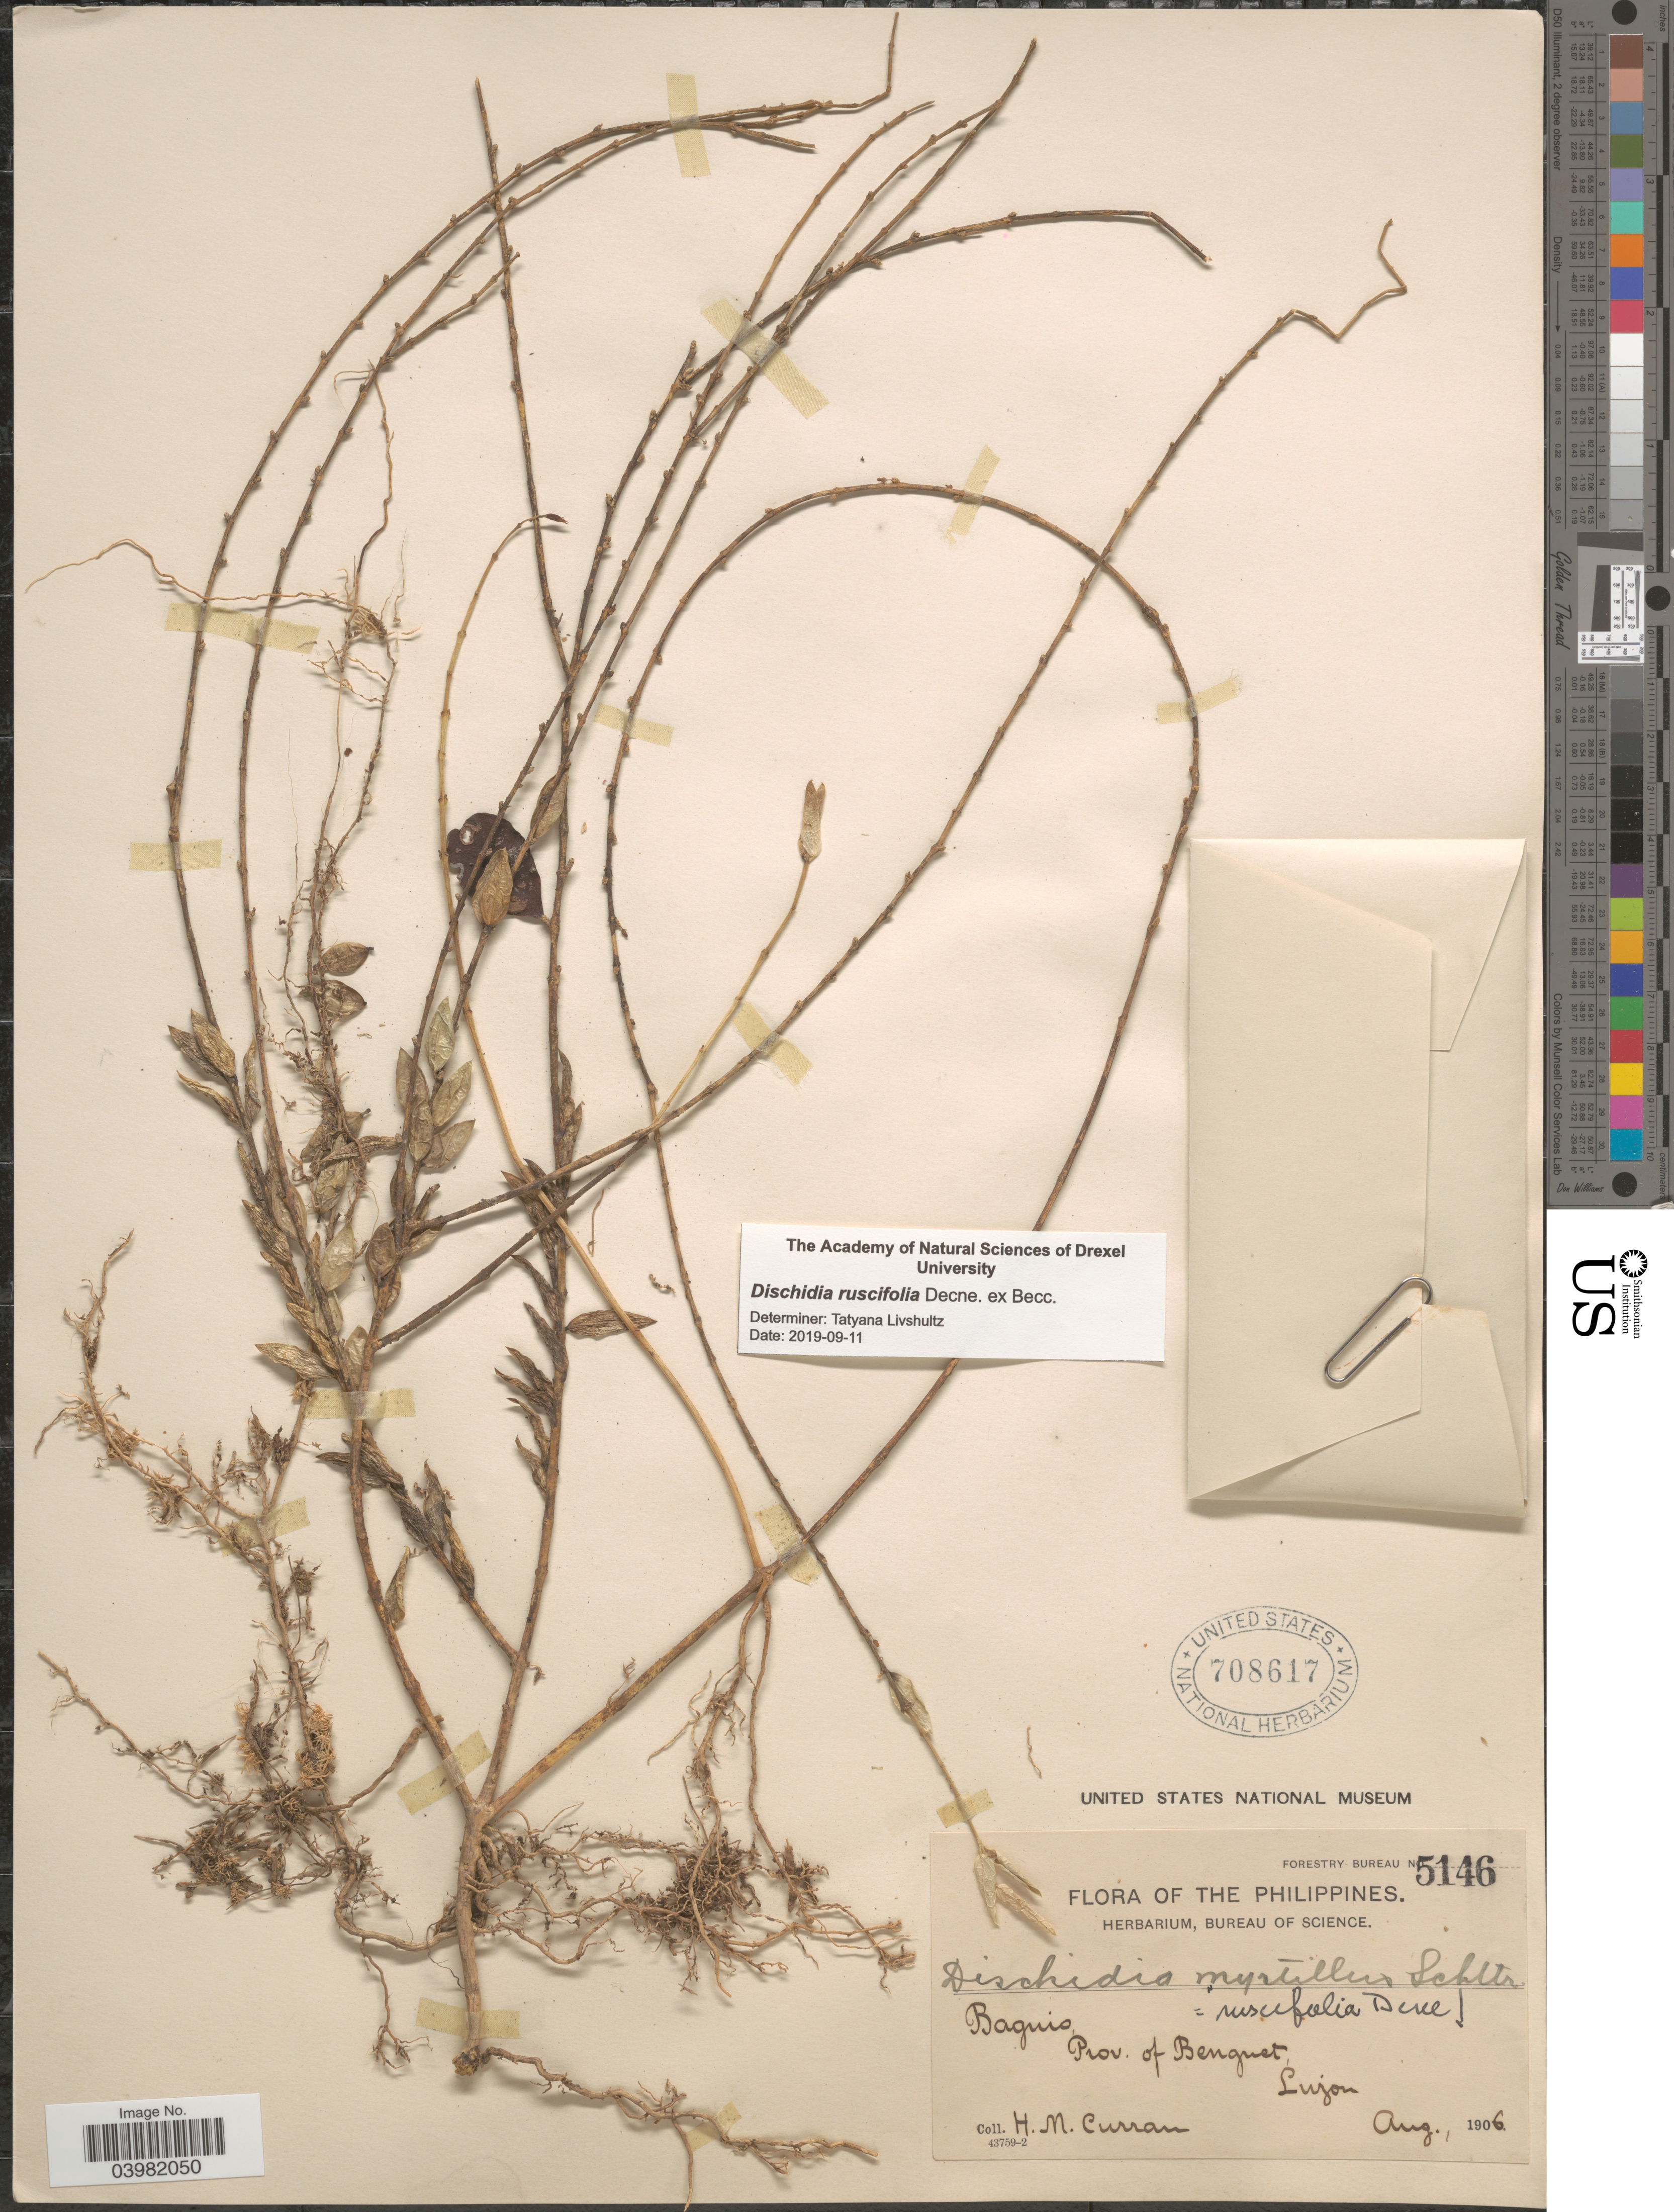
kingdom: Plantae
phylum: Tracheophyta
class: Magnoliopsida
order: Gentianales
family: Apocynaceae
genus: Dischidia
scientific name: Dischidia ruscifolia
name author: Decne. ex Becc.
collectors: H. M. Curran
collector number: Forestry Bureau 5146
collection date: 1906-08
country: Philippines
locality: Baguio, Prov. of Benguet, Luzon.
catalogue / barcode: US 708617